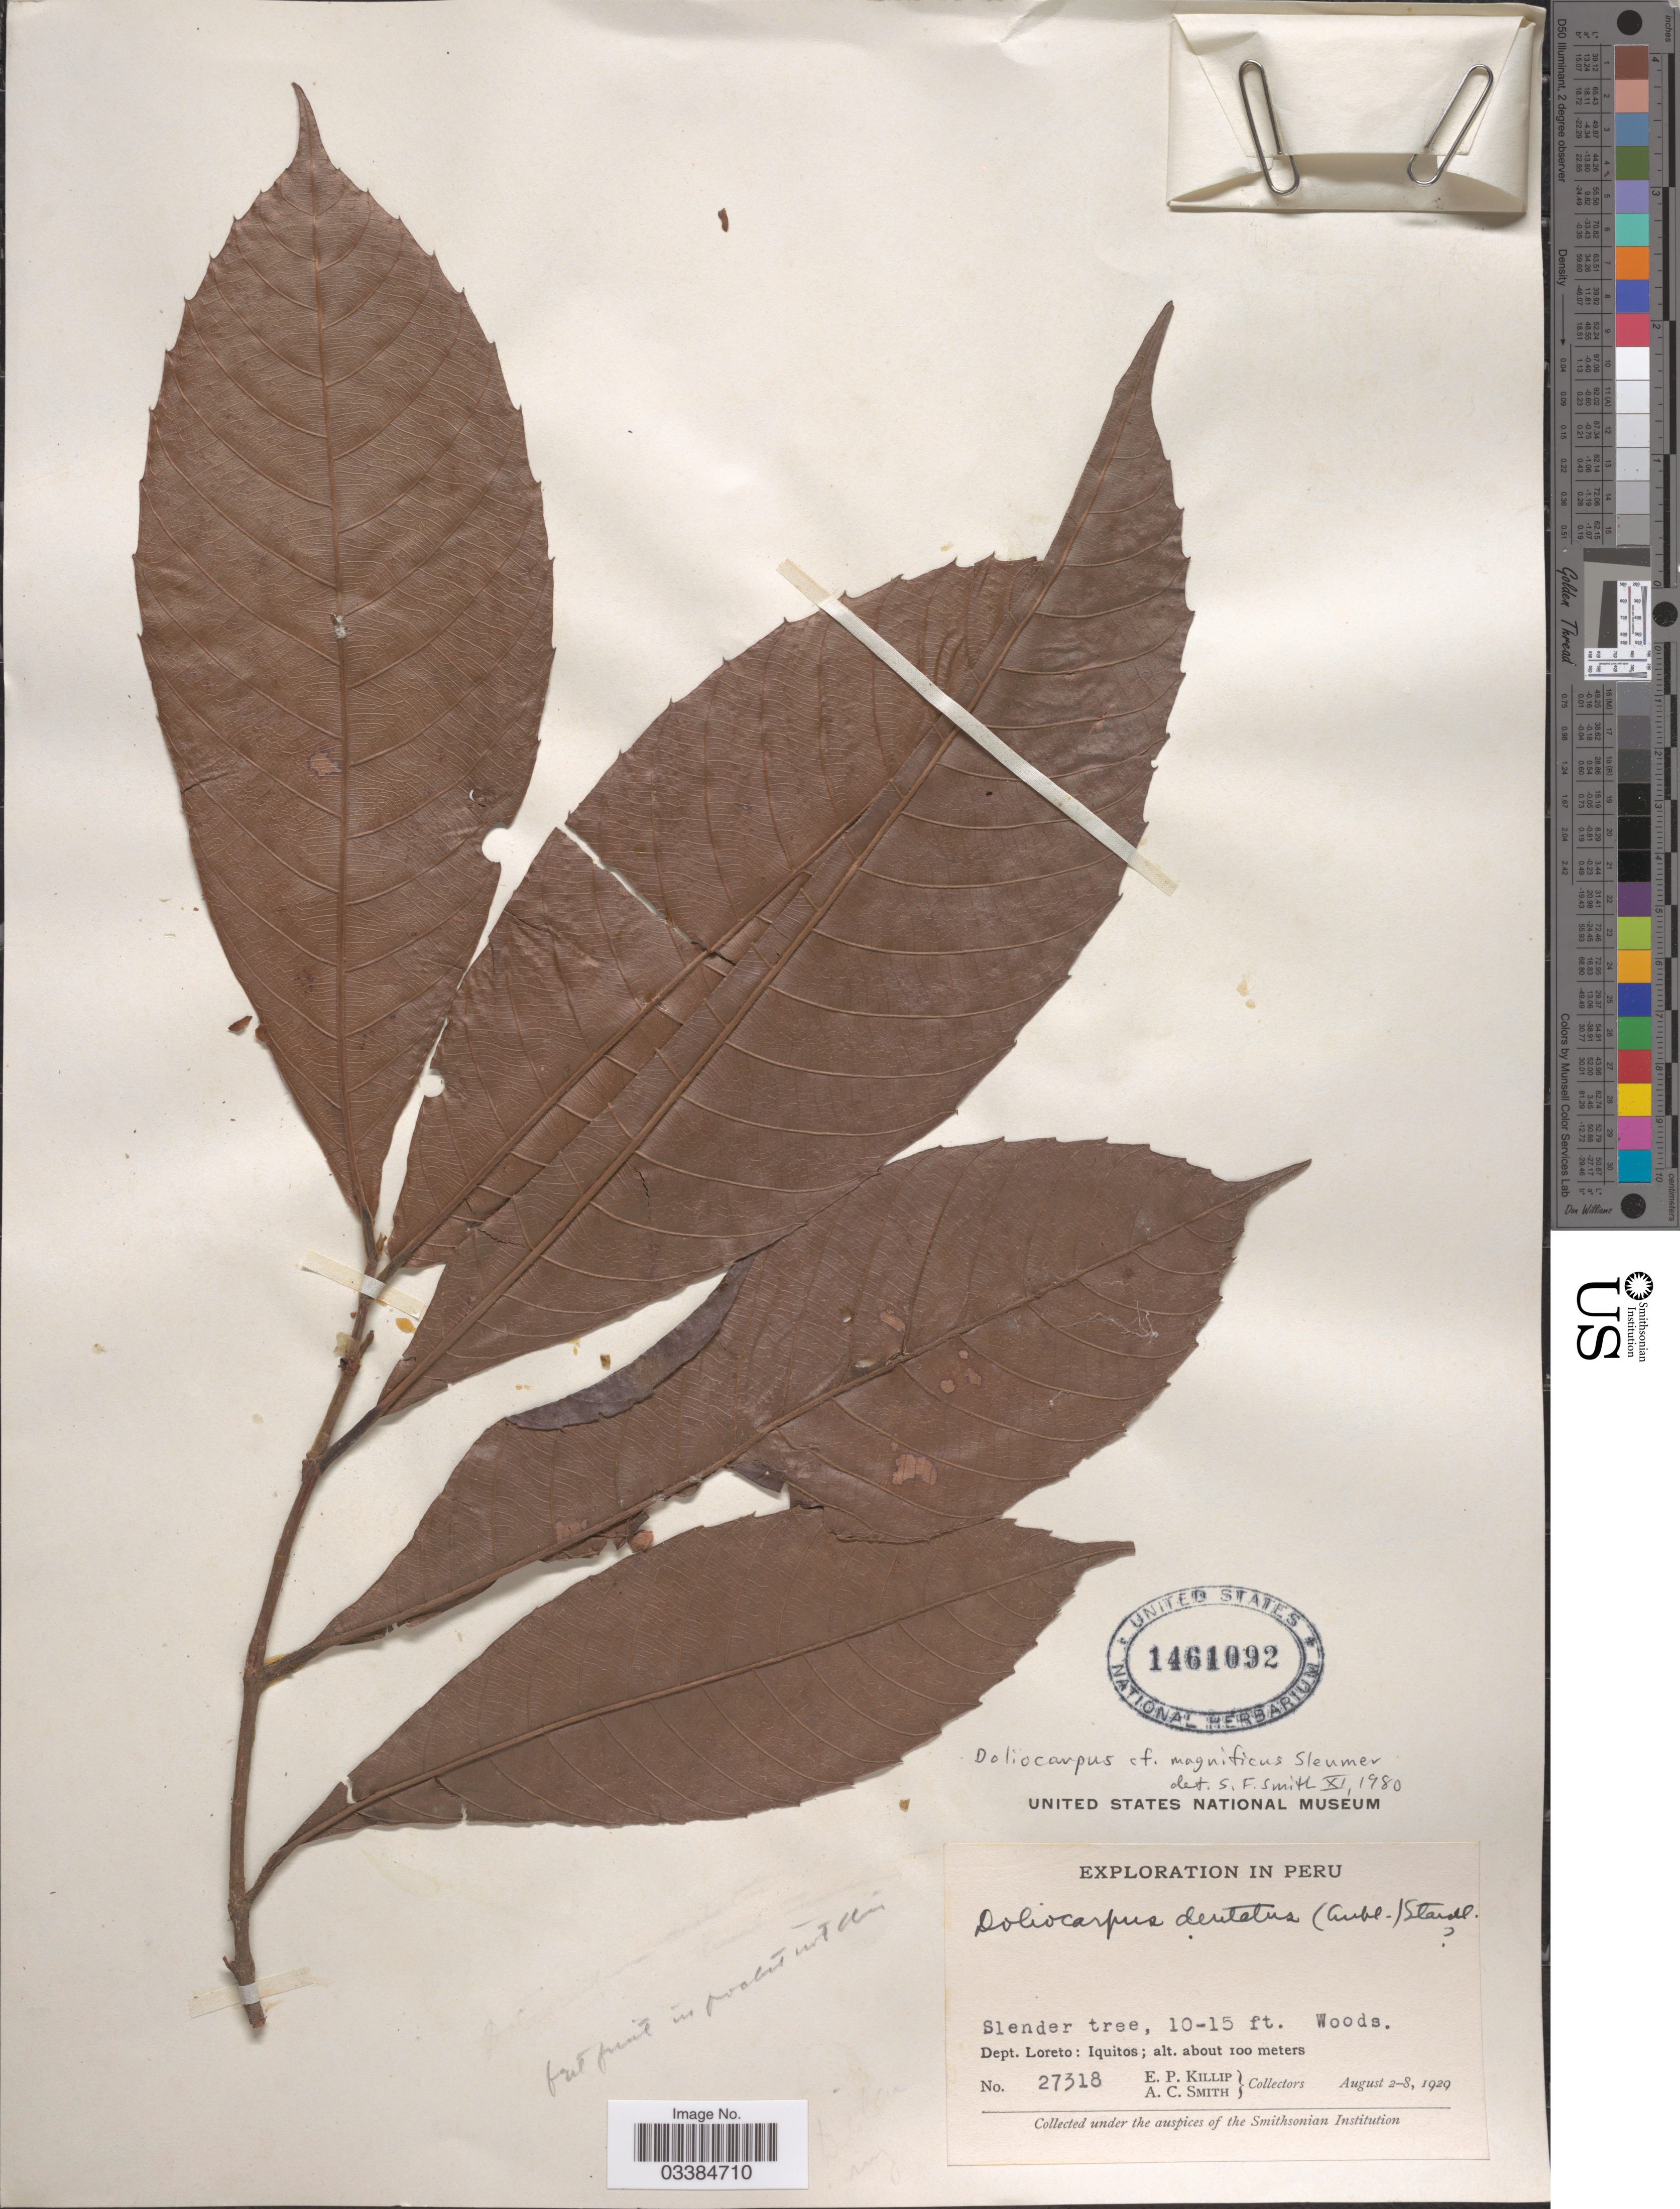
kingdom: Plantae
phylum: Tracheophyta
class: Magnoliopsida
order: Dilleniales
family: Dilleniaceae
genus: Doliocarpus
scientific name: Doliocarpus amazonicus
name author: Sleumer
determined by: Victor Longhi Monzoli, João, (BRAZIL)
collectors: E. P. Killip & A. C. Smith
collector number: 27318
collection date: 1929-08-02/1929-08-08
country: Peru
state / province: Loreto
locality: Dept. Loreto: Iquitos.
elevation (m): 100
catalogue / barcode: US 1461092